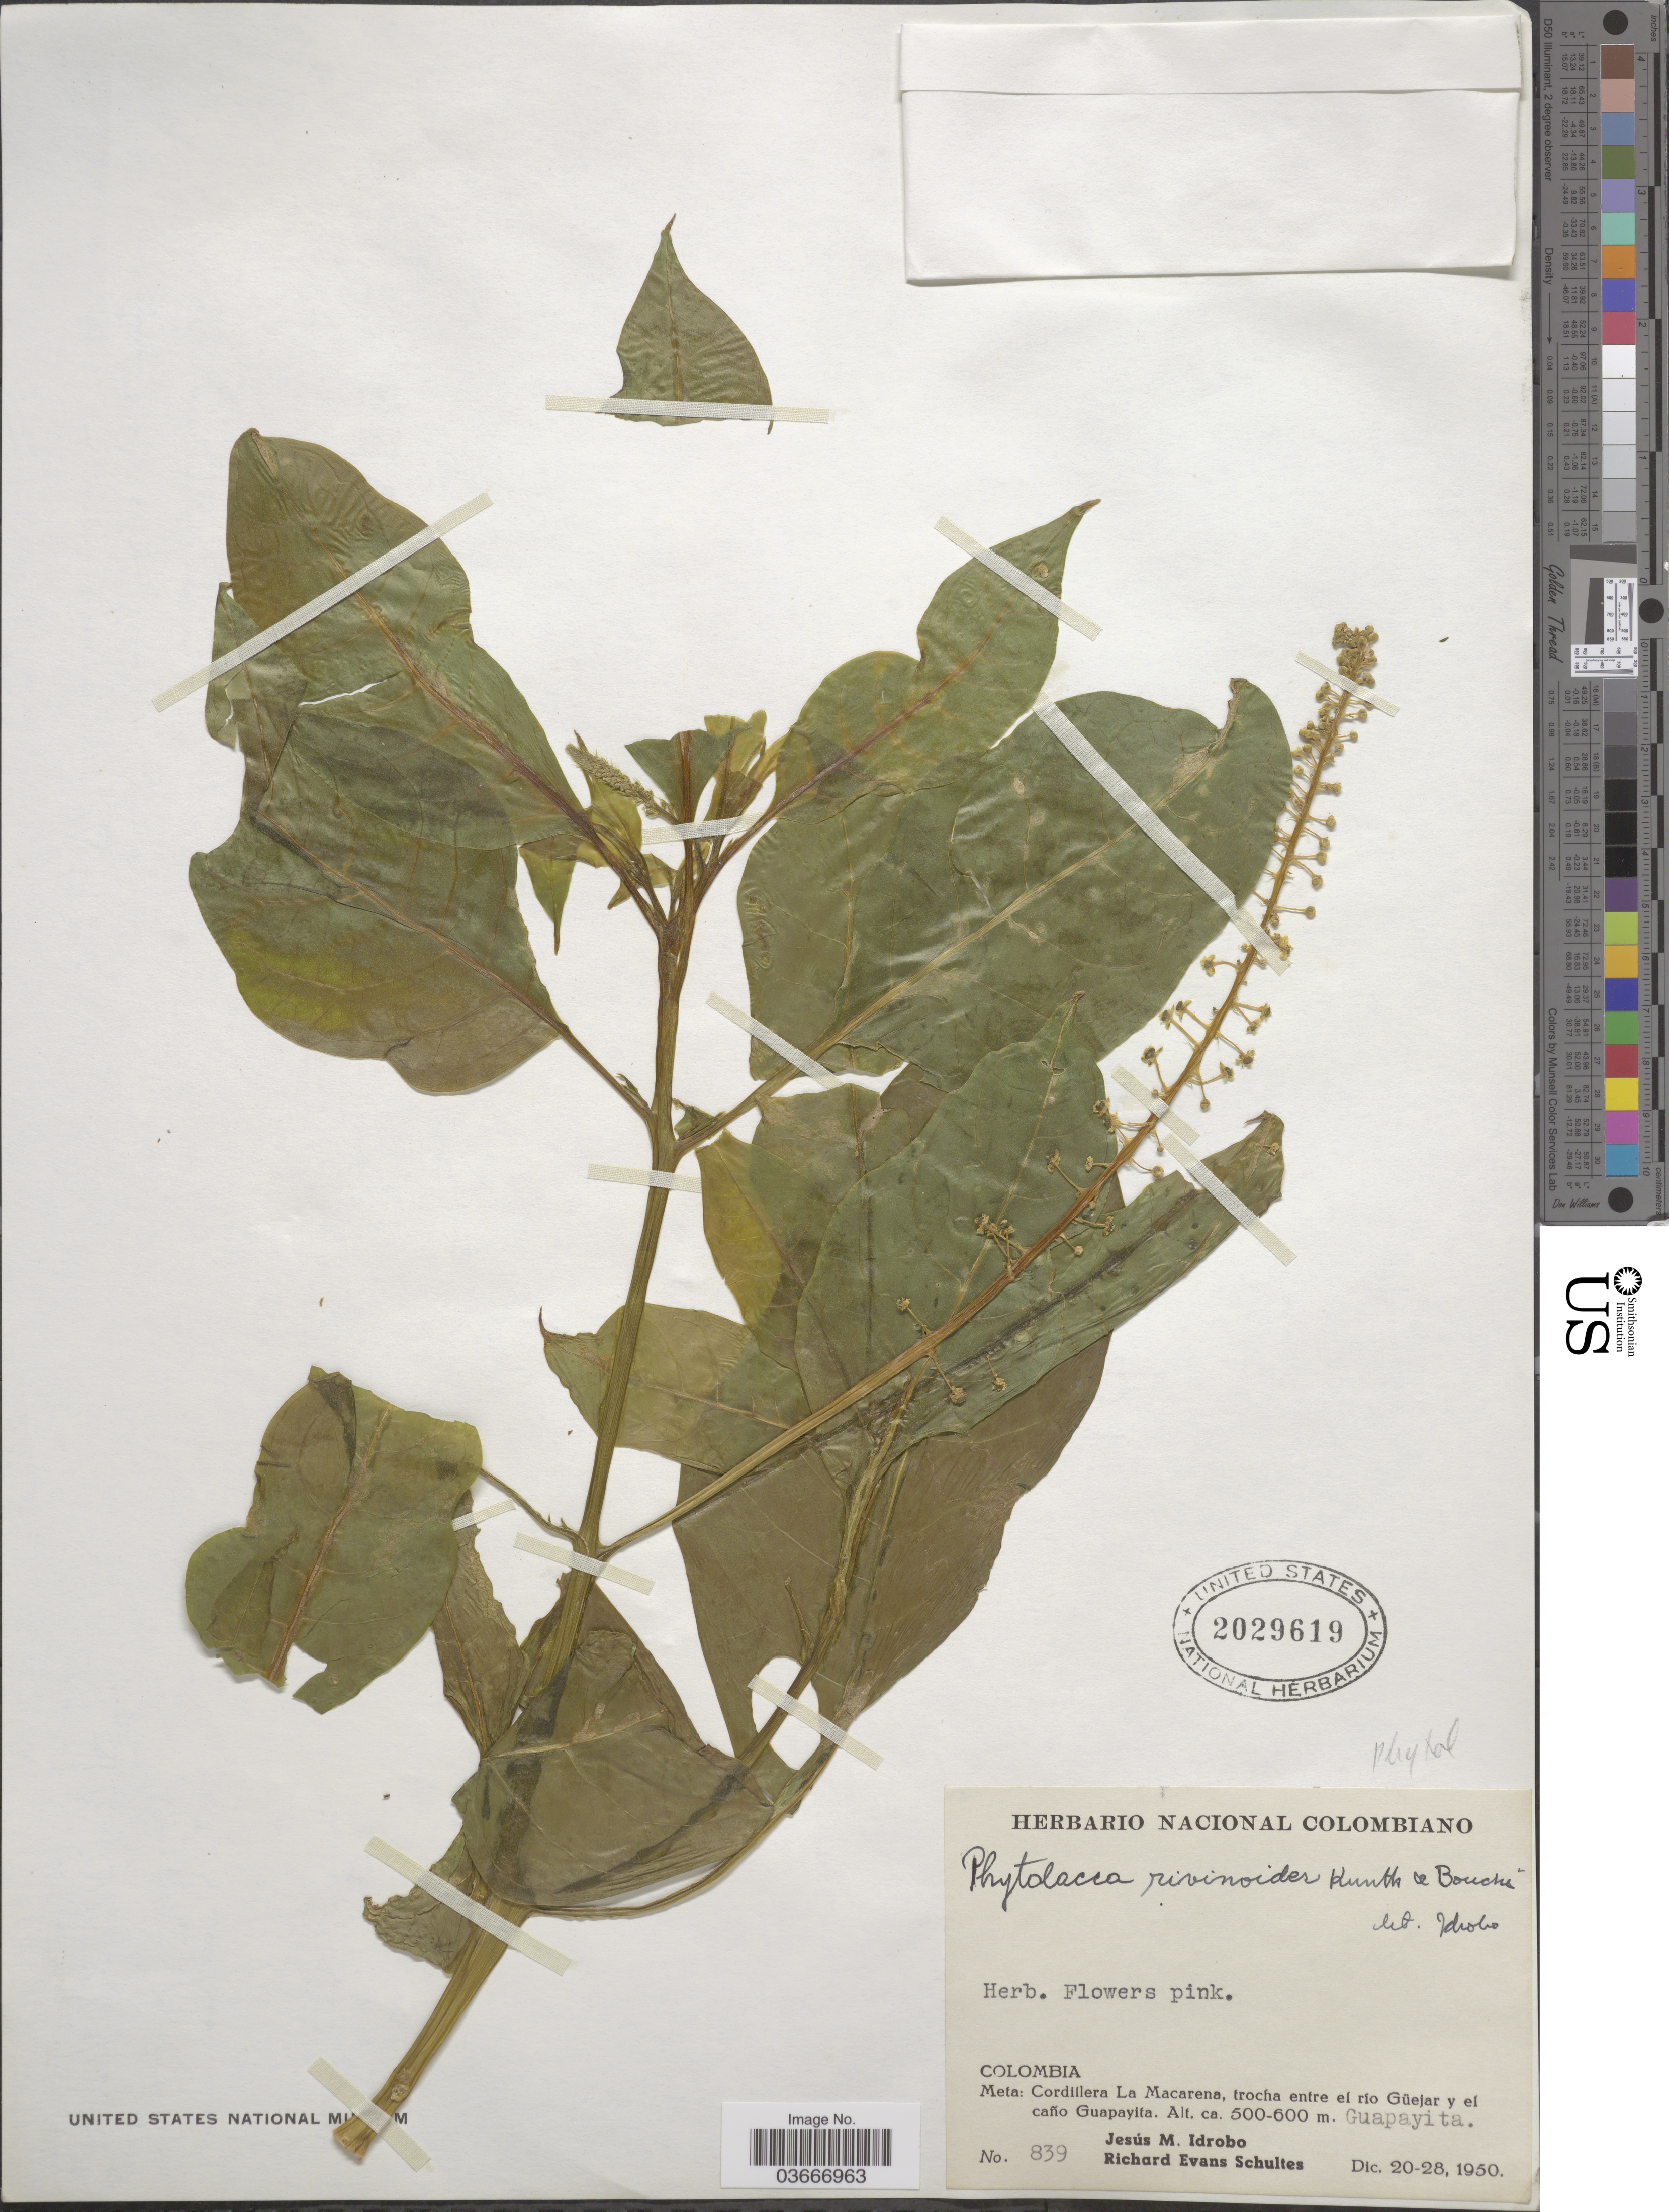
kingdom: Plantae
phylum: Tracheophyta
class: Magnoliopsida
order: Caryophyllales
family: Phytolaccaceae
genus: Phytolacca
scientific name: Phytolacca rivinoides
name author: Kunth & C.D. Bouché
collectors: J. M. Idrobo & R. E. Schultes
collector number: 839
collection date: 1950-12-20/1950-12-28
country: Colombia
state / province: Meta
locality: Cordillera La Macarena, trocha entre el rio Güejar y el caño Guapayita. Guapayita.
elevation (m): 500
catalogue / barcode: US 2029619